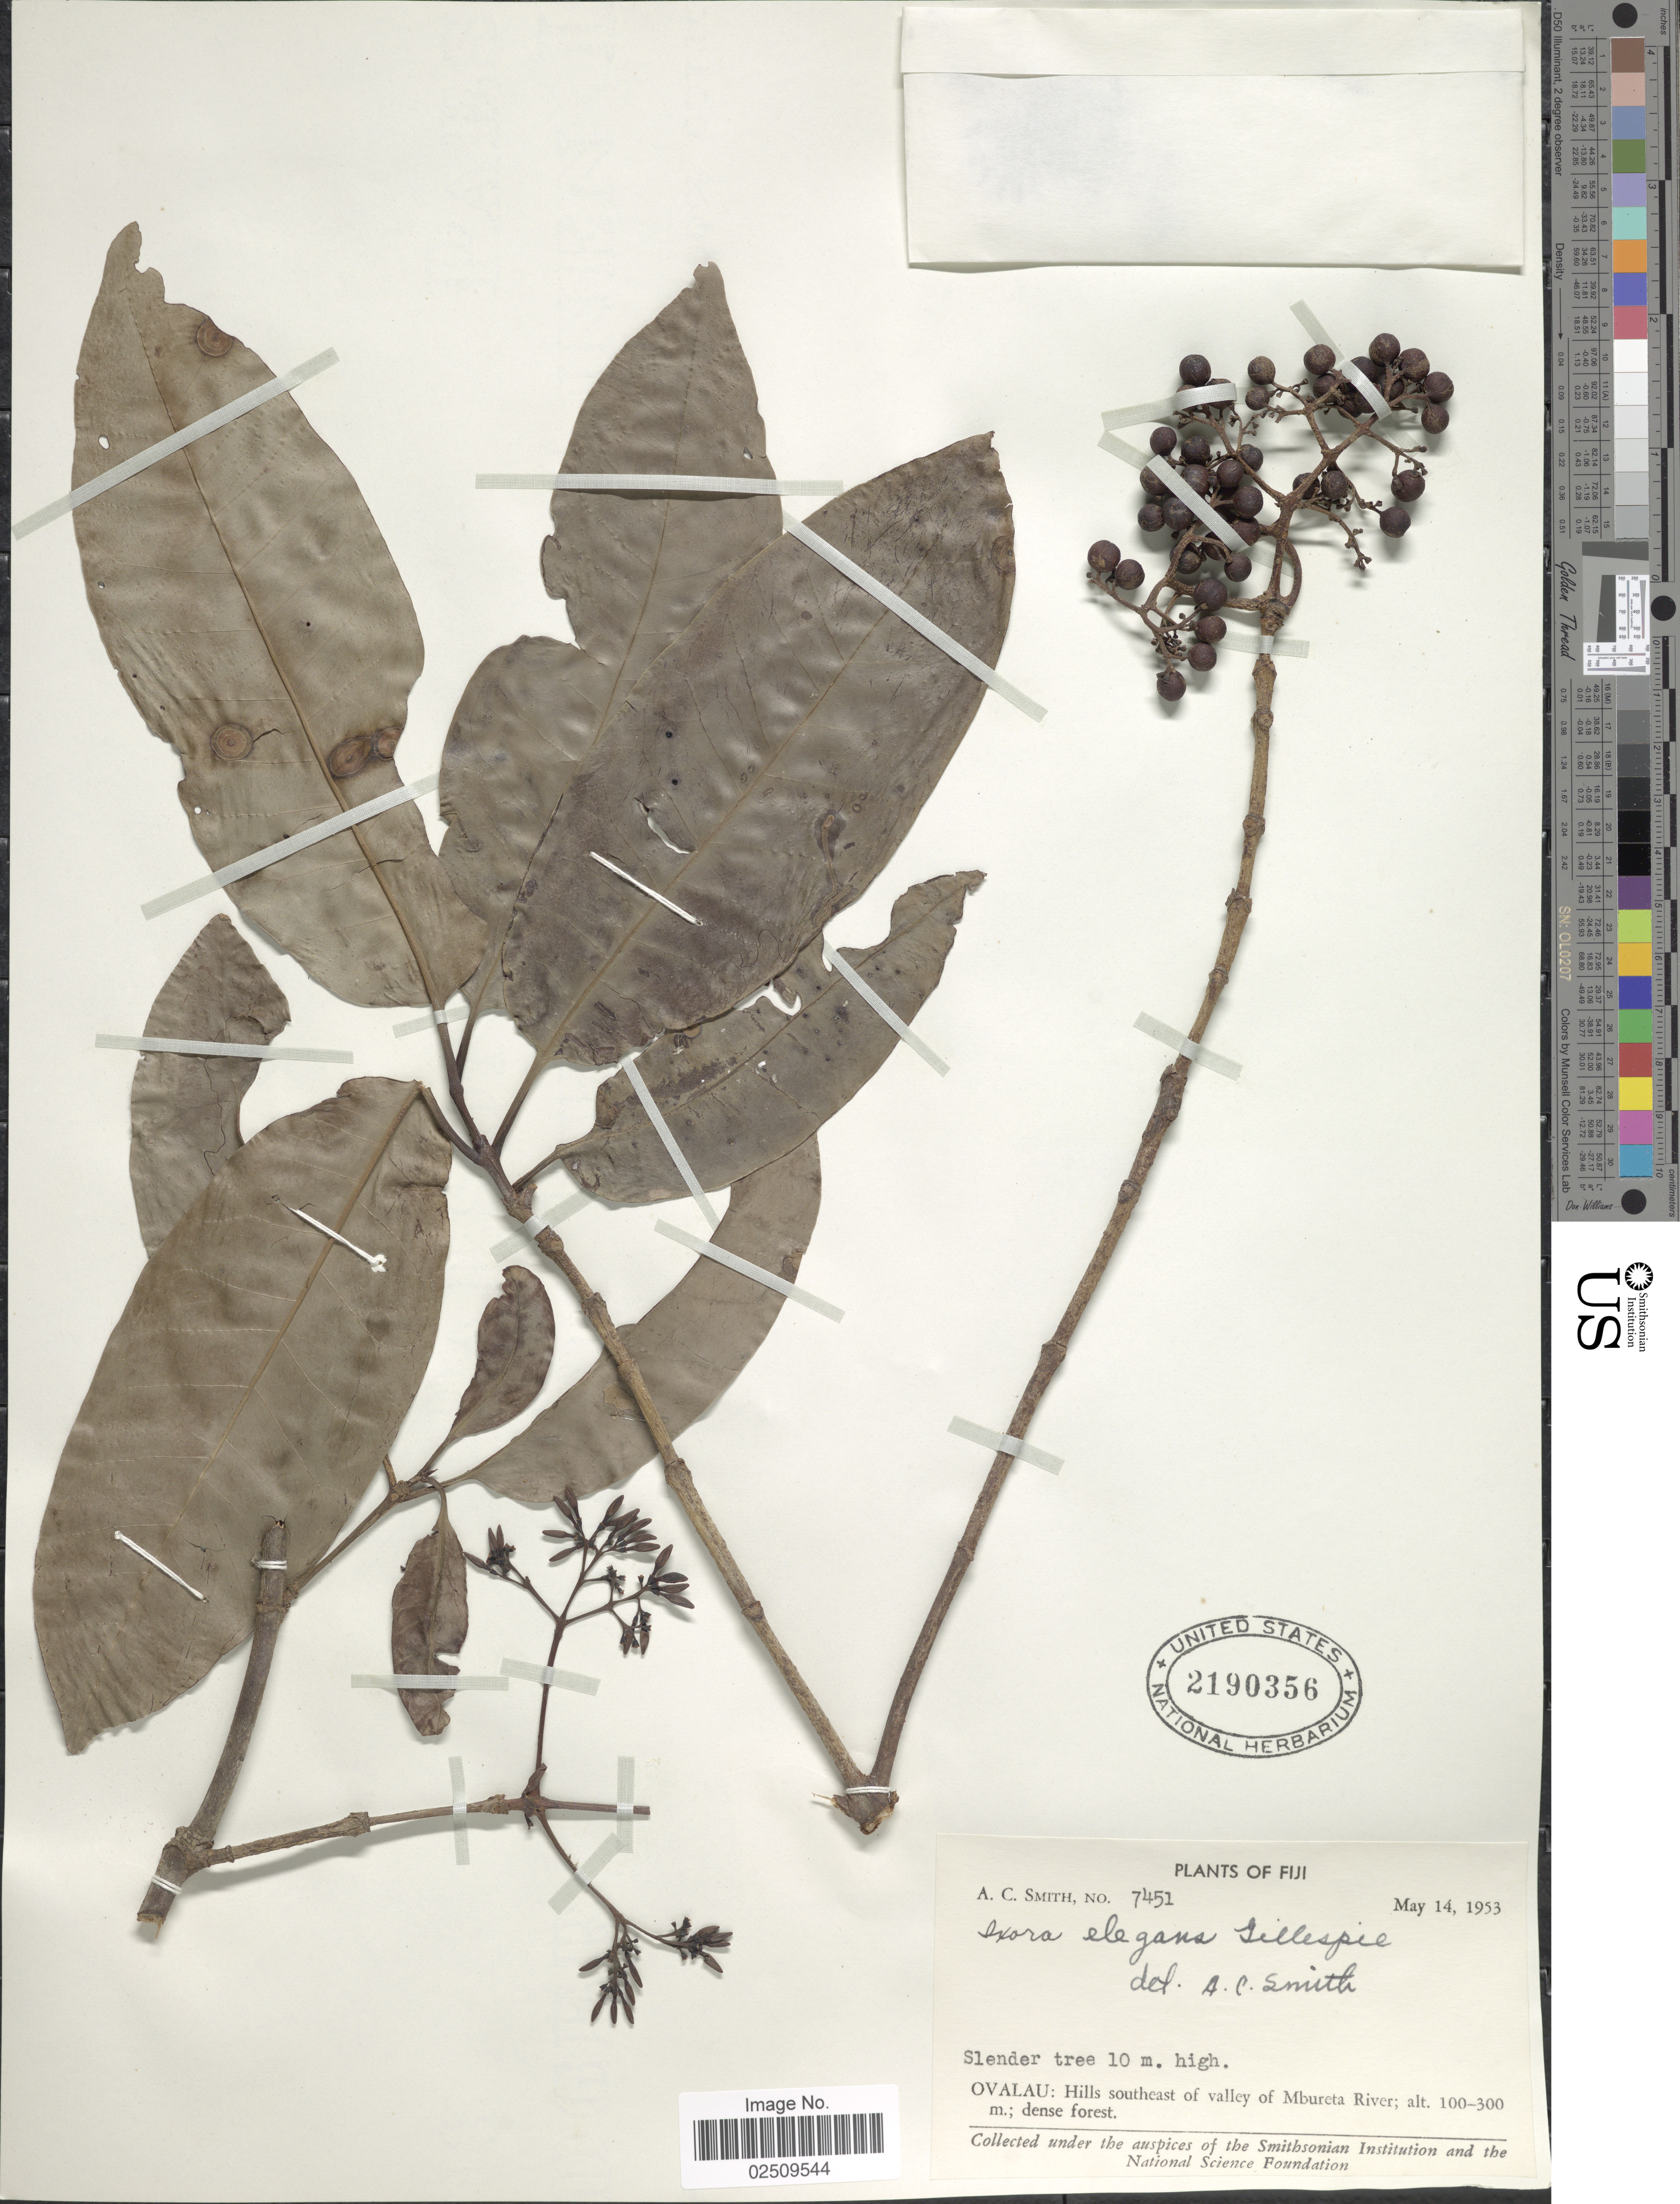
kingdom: Plantae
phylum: Tracheophyta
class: Magnoliopsida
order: Gentianales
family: Rubiaceae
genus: Ixora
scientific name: Ixora elegans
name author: Gillespie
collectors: A. C. Smith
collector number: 7451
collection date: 1953-05-14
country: Fiji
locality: Hills southeast of valley of Mbureta River; dense forest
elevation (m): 100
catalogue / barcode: US 2190356